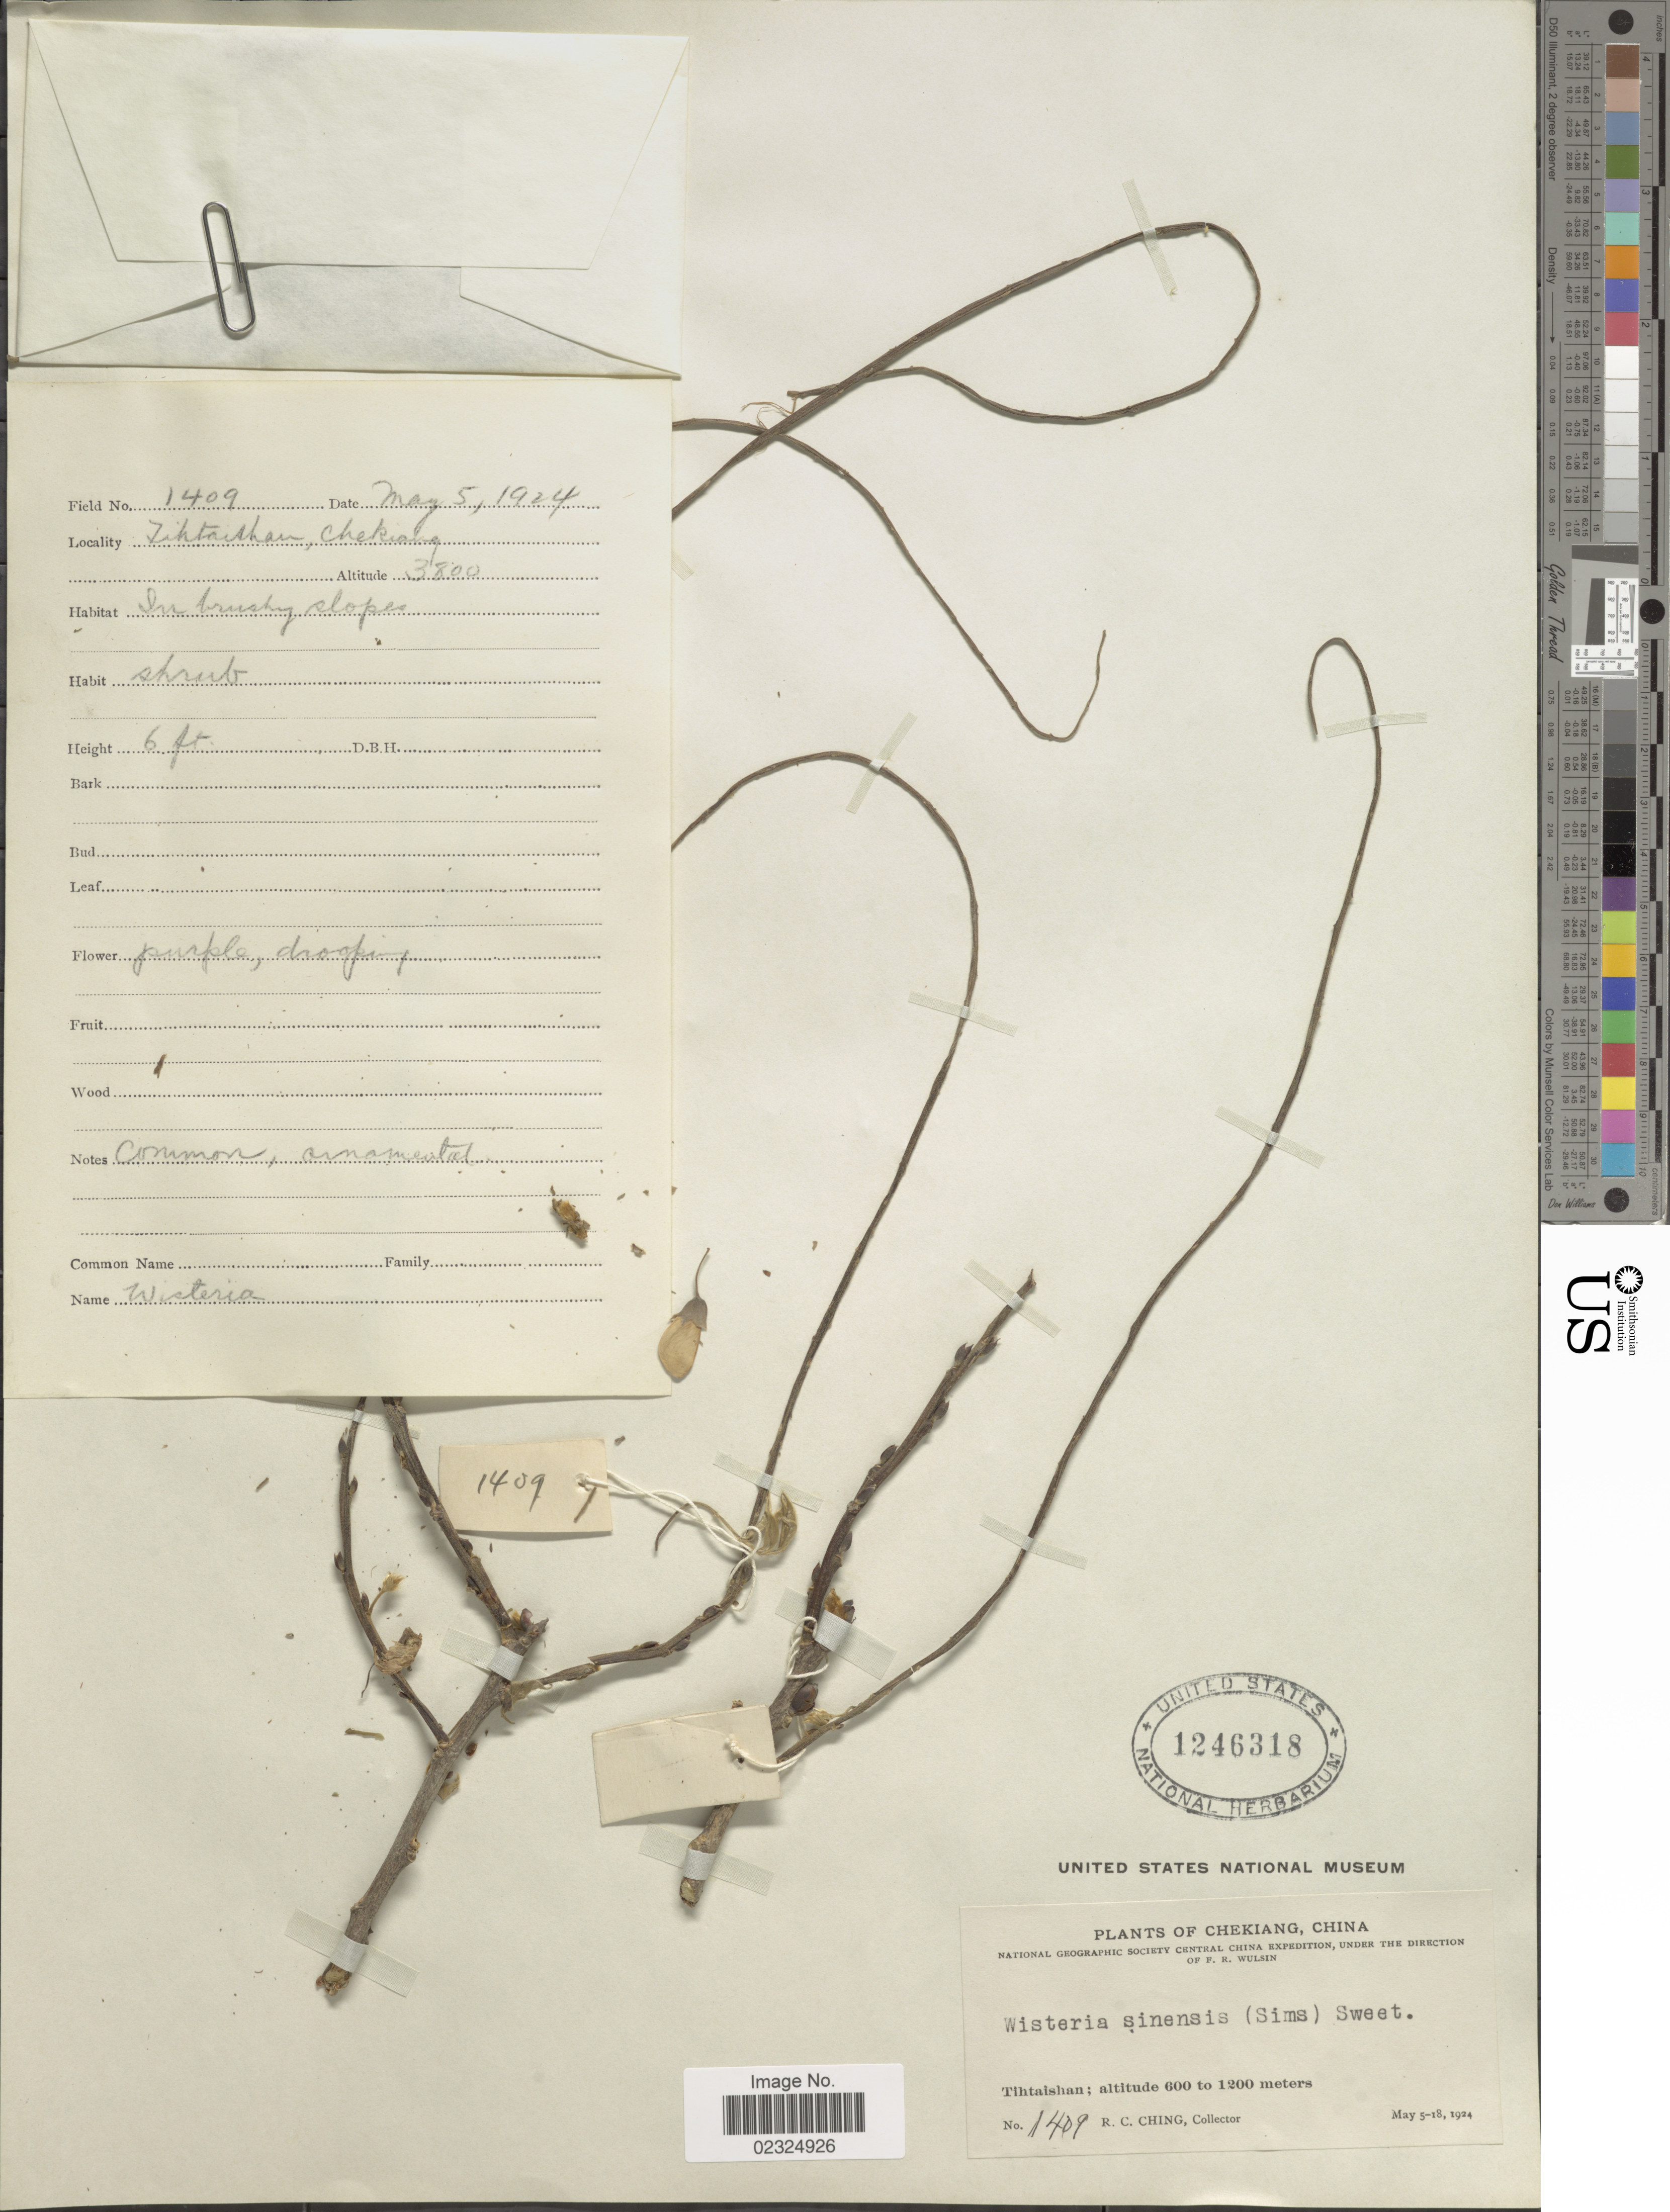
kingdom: Plantae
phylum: Tracheophyta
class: Magnoliopsida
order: Fabales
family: Fabaceae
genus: Wisteria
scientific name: Wisteria sinensis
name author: (Sims) DC.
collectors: R. C. Ching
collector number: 1409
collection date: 1924-05-05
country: China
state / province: Zhejiang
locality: Tohtalalshan, in shrubby slopes.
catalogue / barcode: US 1246318